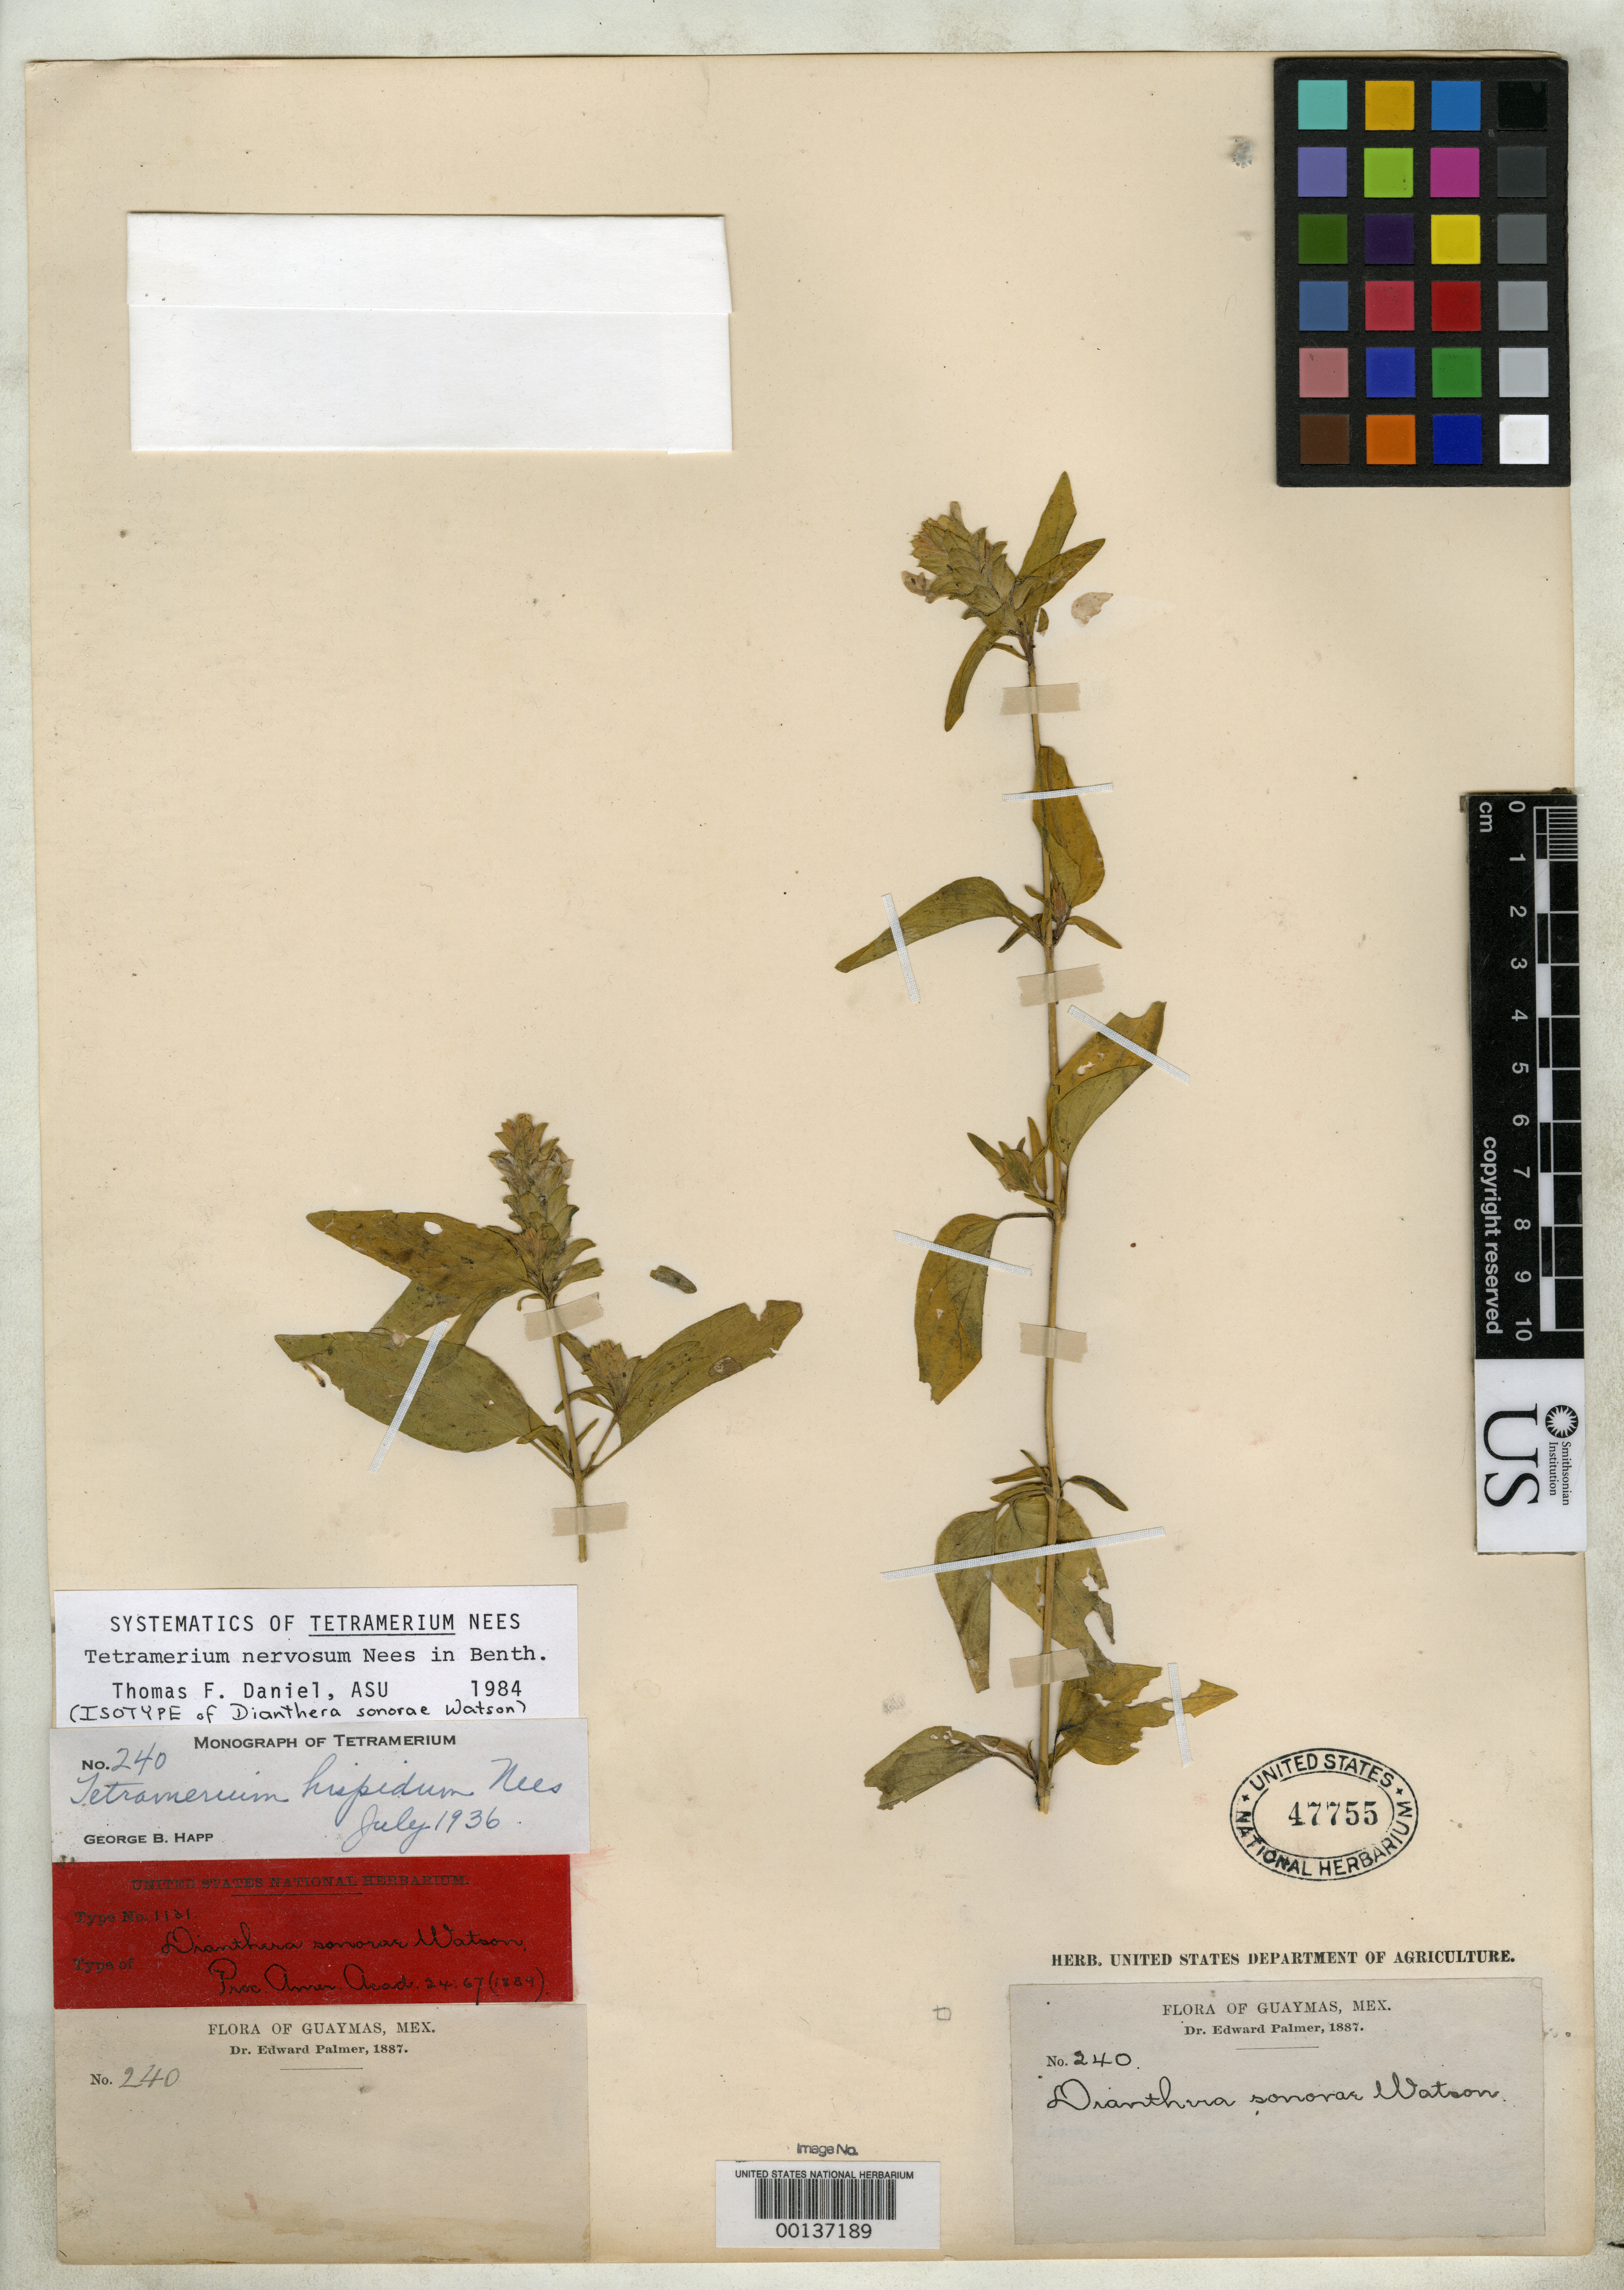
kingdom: Plantae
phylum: Tracheophyta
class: Magnoliopsida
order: Lamiales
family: Acanthaceae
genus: Dianthera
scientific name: Dianthera sonorae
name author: S. Watson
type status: Isotype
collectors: E. Palmer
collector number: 240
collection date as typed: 1887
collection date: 1887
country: Mexico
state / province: Sonora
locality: Near Guaymas.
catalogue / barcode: US 47755